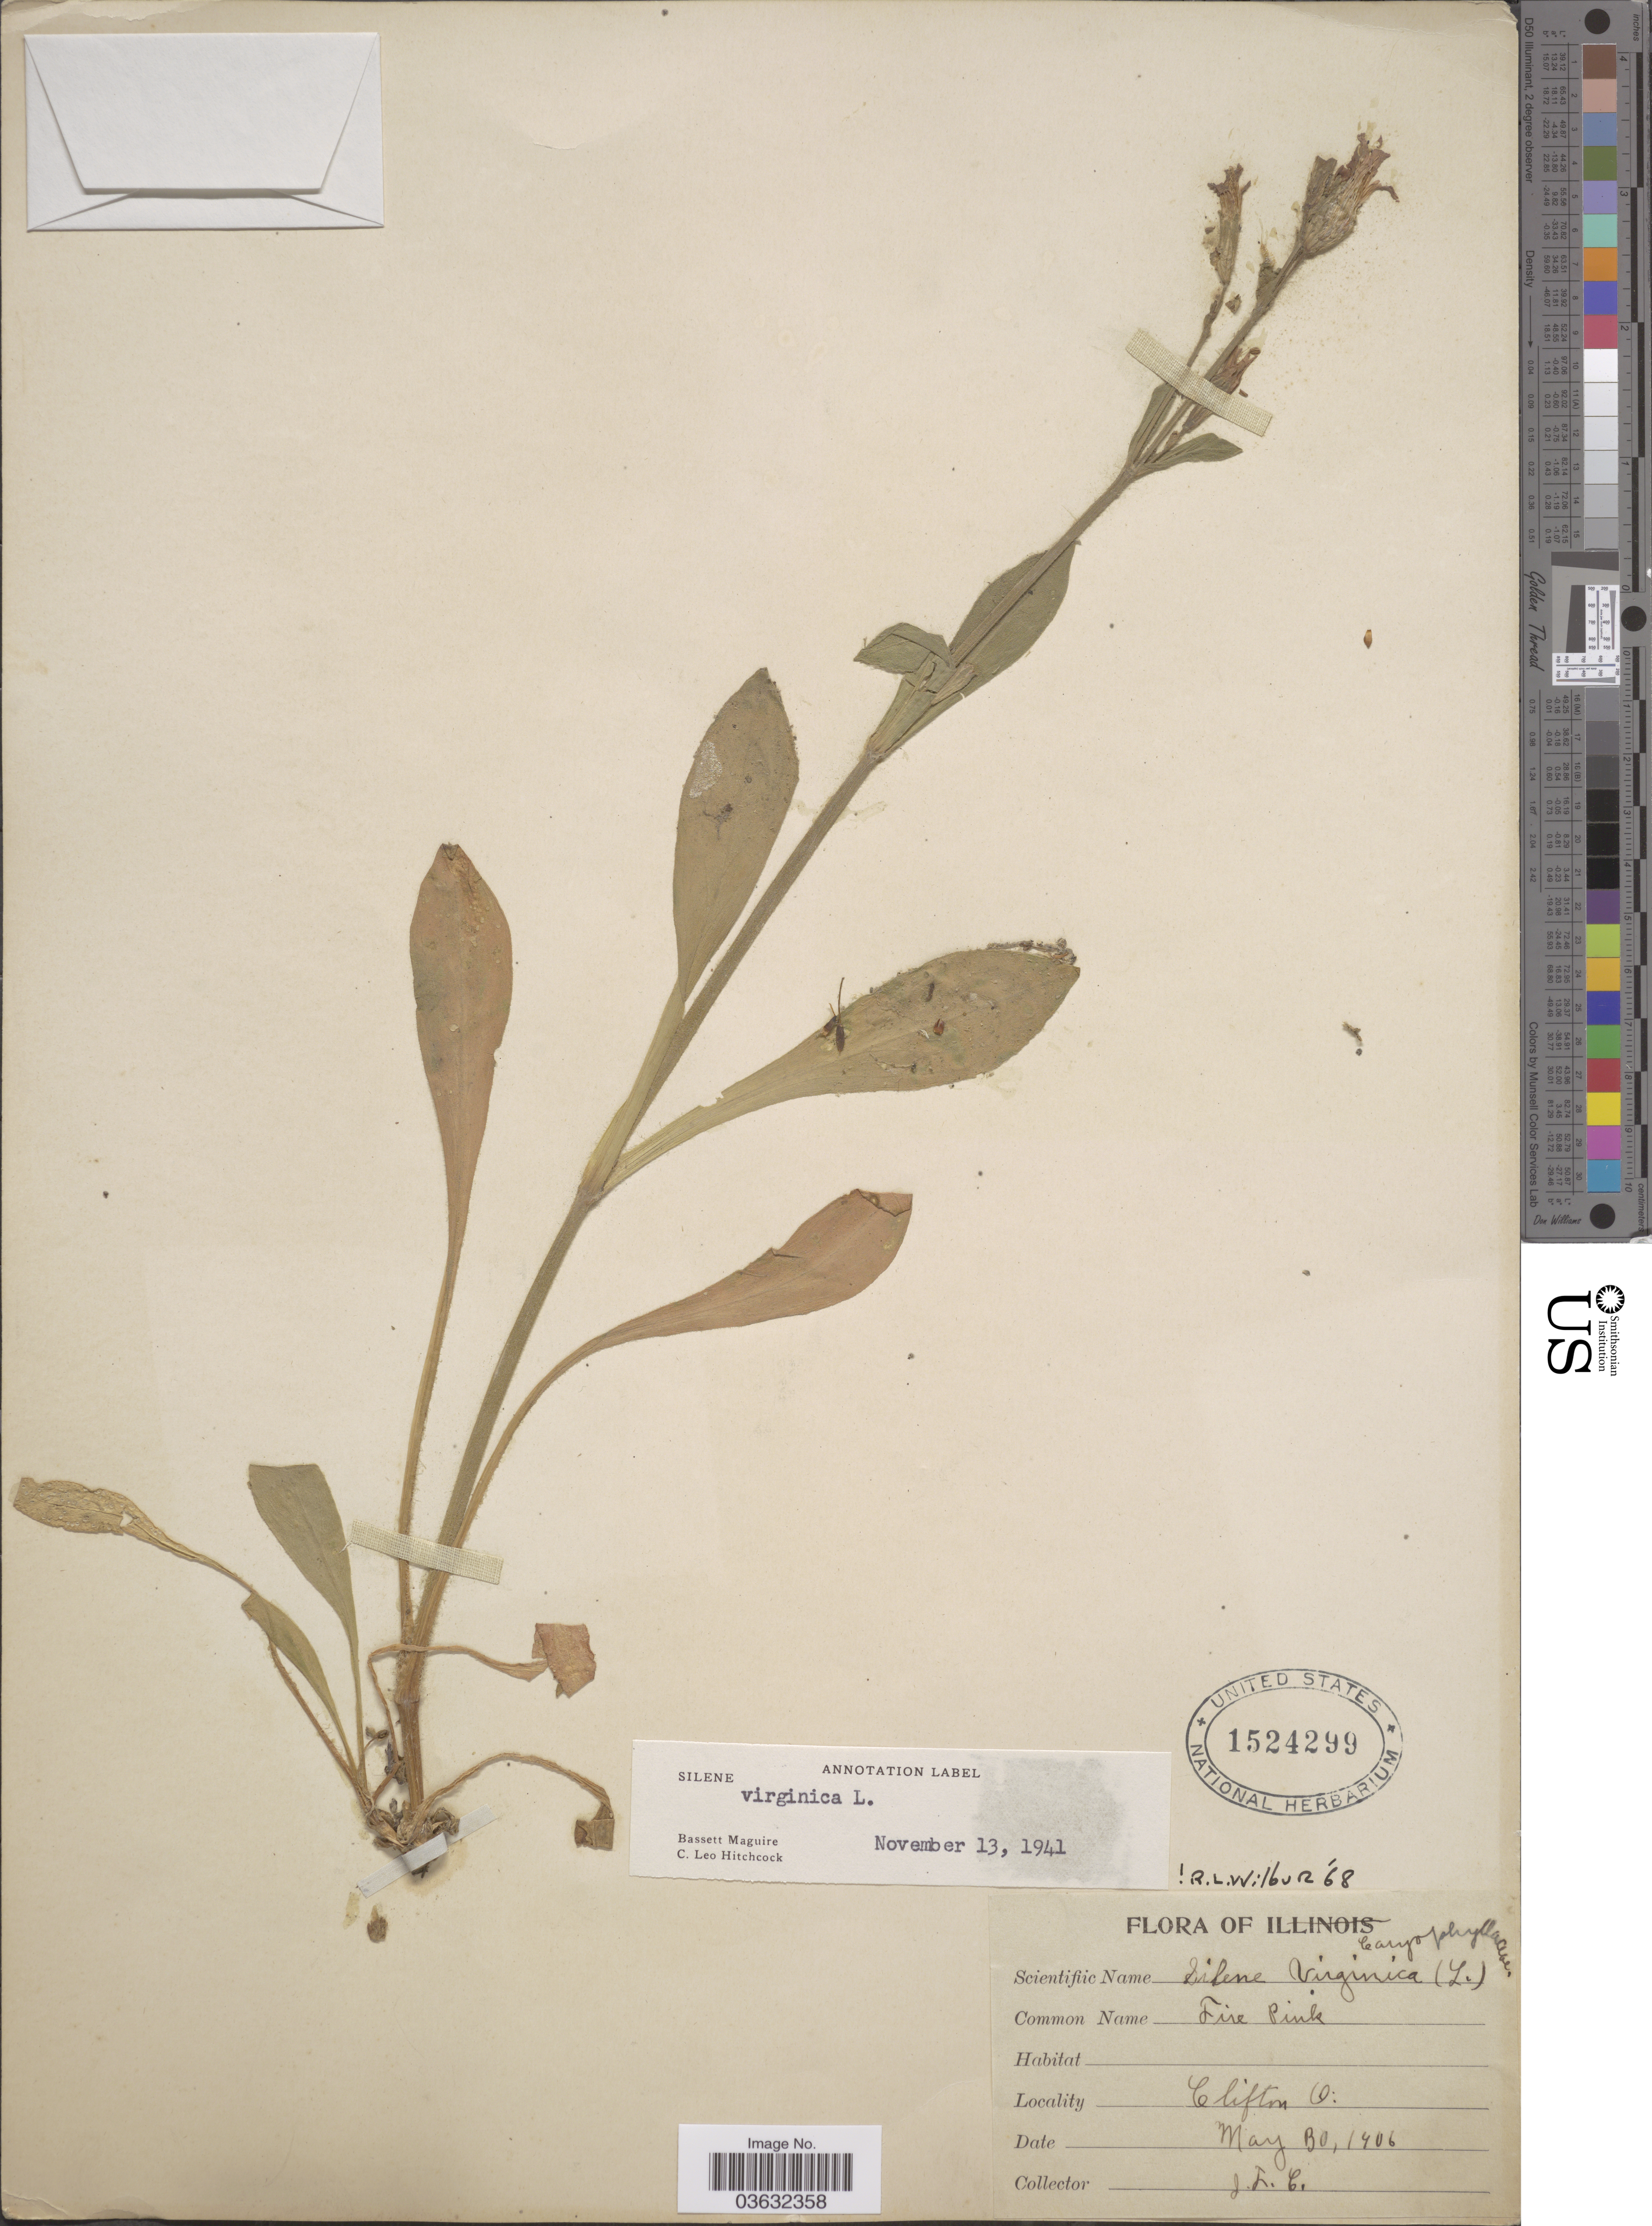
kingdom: Plantae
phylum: Tracheophyta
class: Magnoliopsida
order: Caryophyllales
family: Caryophyllaceae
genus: Silene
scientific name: Silene virginica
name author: L.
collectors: J. F. Clevenger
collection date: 1906-05-30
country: United States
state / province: Ohio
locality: Clifton.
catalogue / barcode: US 1524299